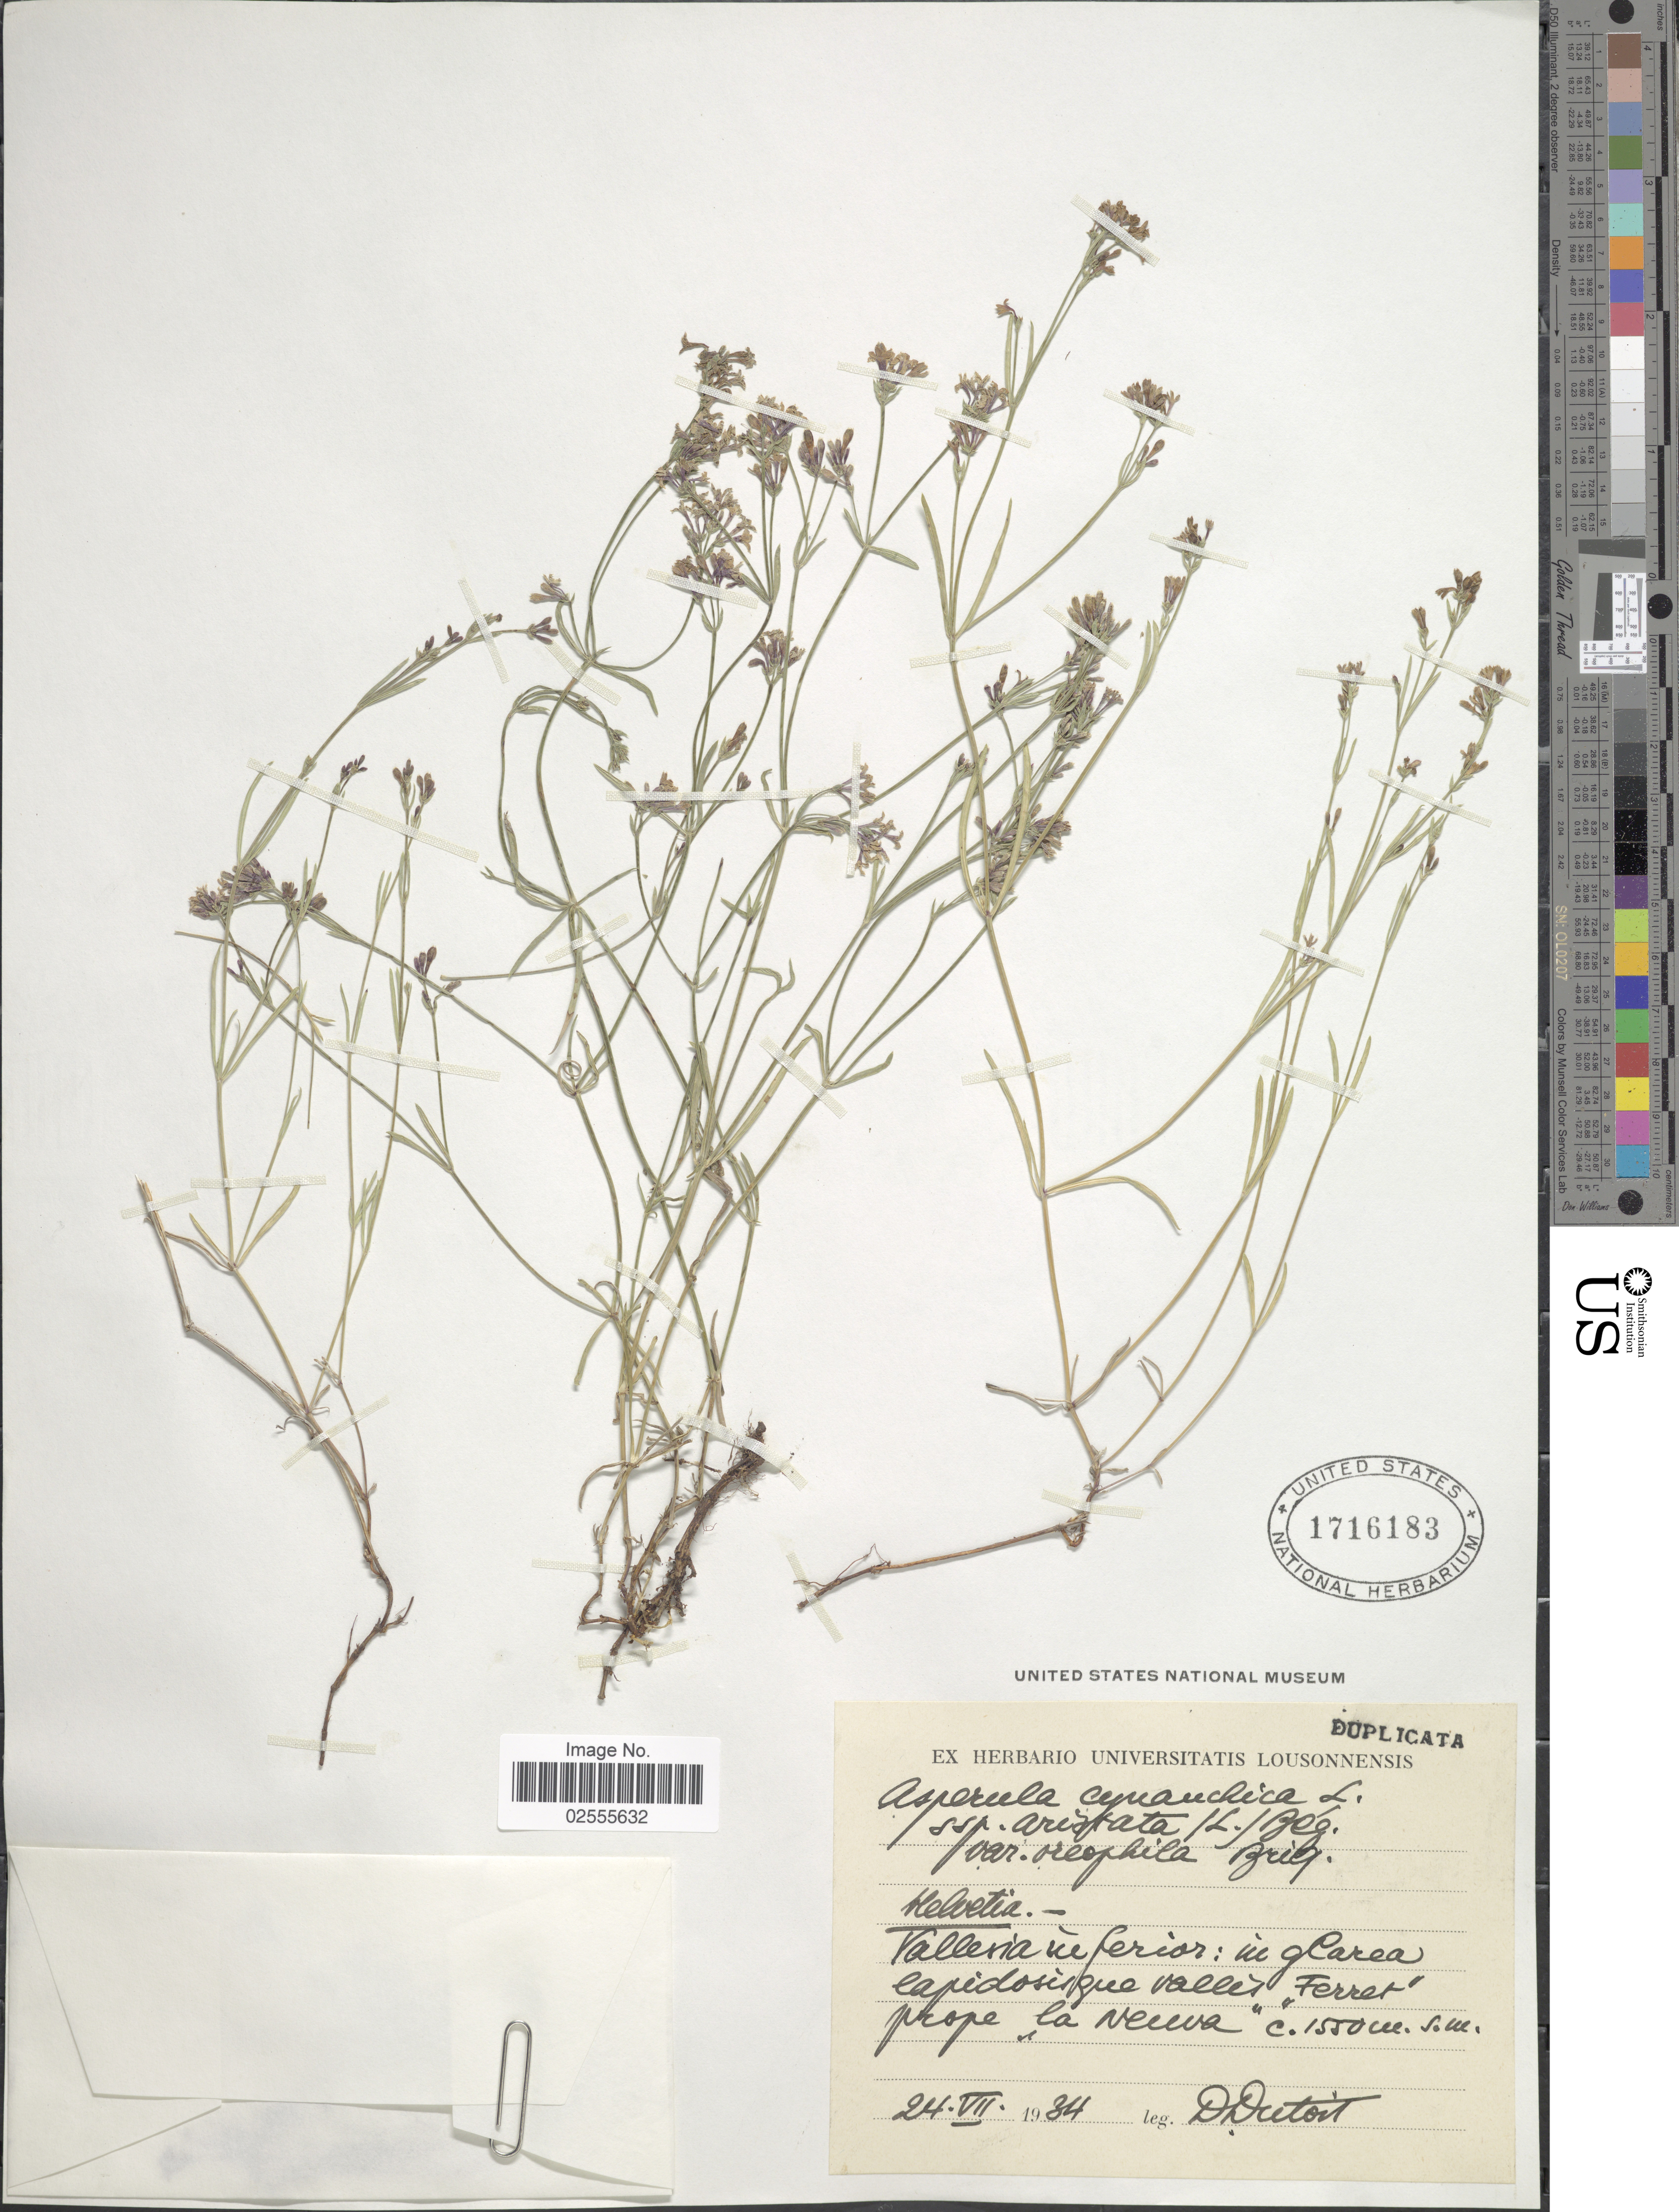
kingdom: Plantae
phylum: Tracheophyta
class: Magnoliopsida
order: Gentianales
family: Rubiaceae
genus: Asperula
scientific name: Asperula cynanchica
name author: L.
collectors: D. Dutoit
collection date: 1934-07-24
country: Switzerland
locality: Helvetia: Valleria inferior: in glarea lapidosisque vallei "Ferrei" prope "la Neuva"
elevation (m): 1550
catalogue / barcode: US 1716183